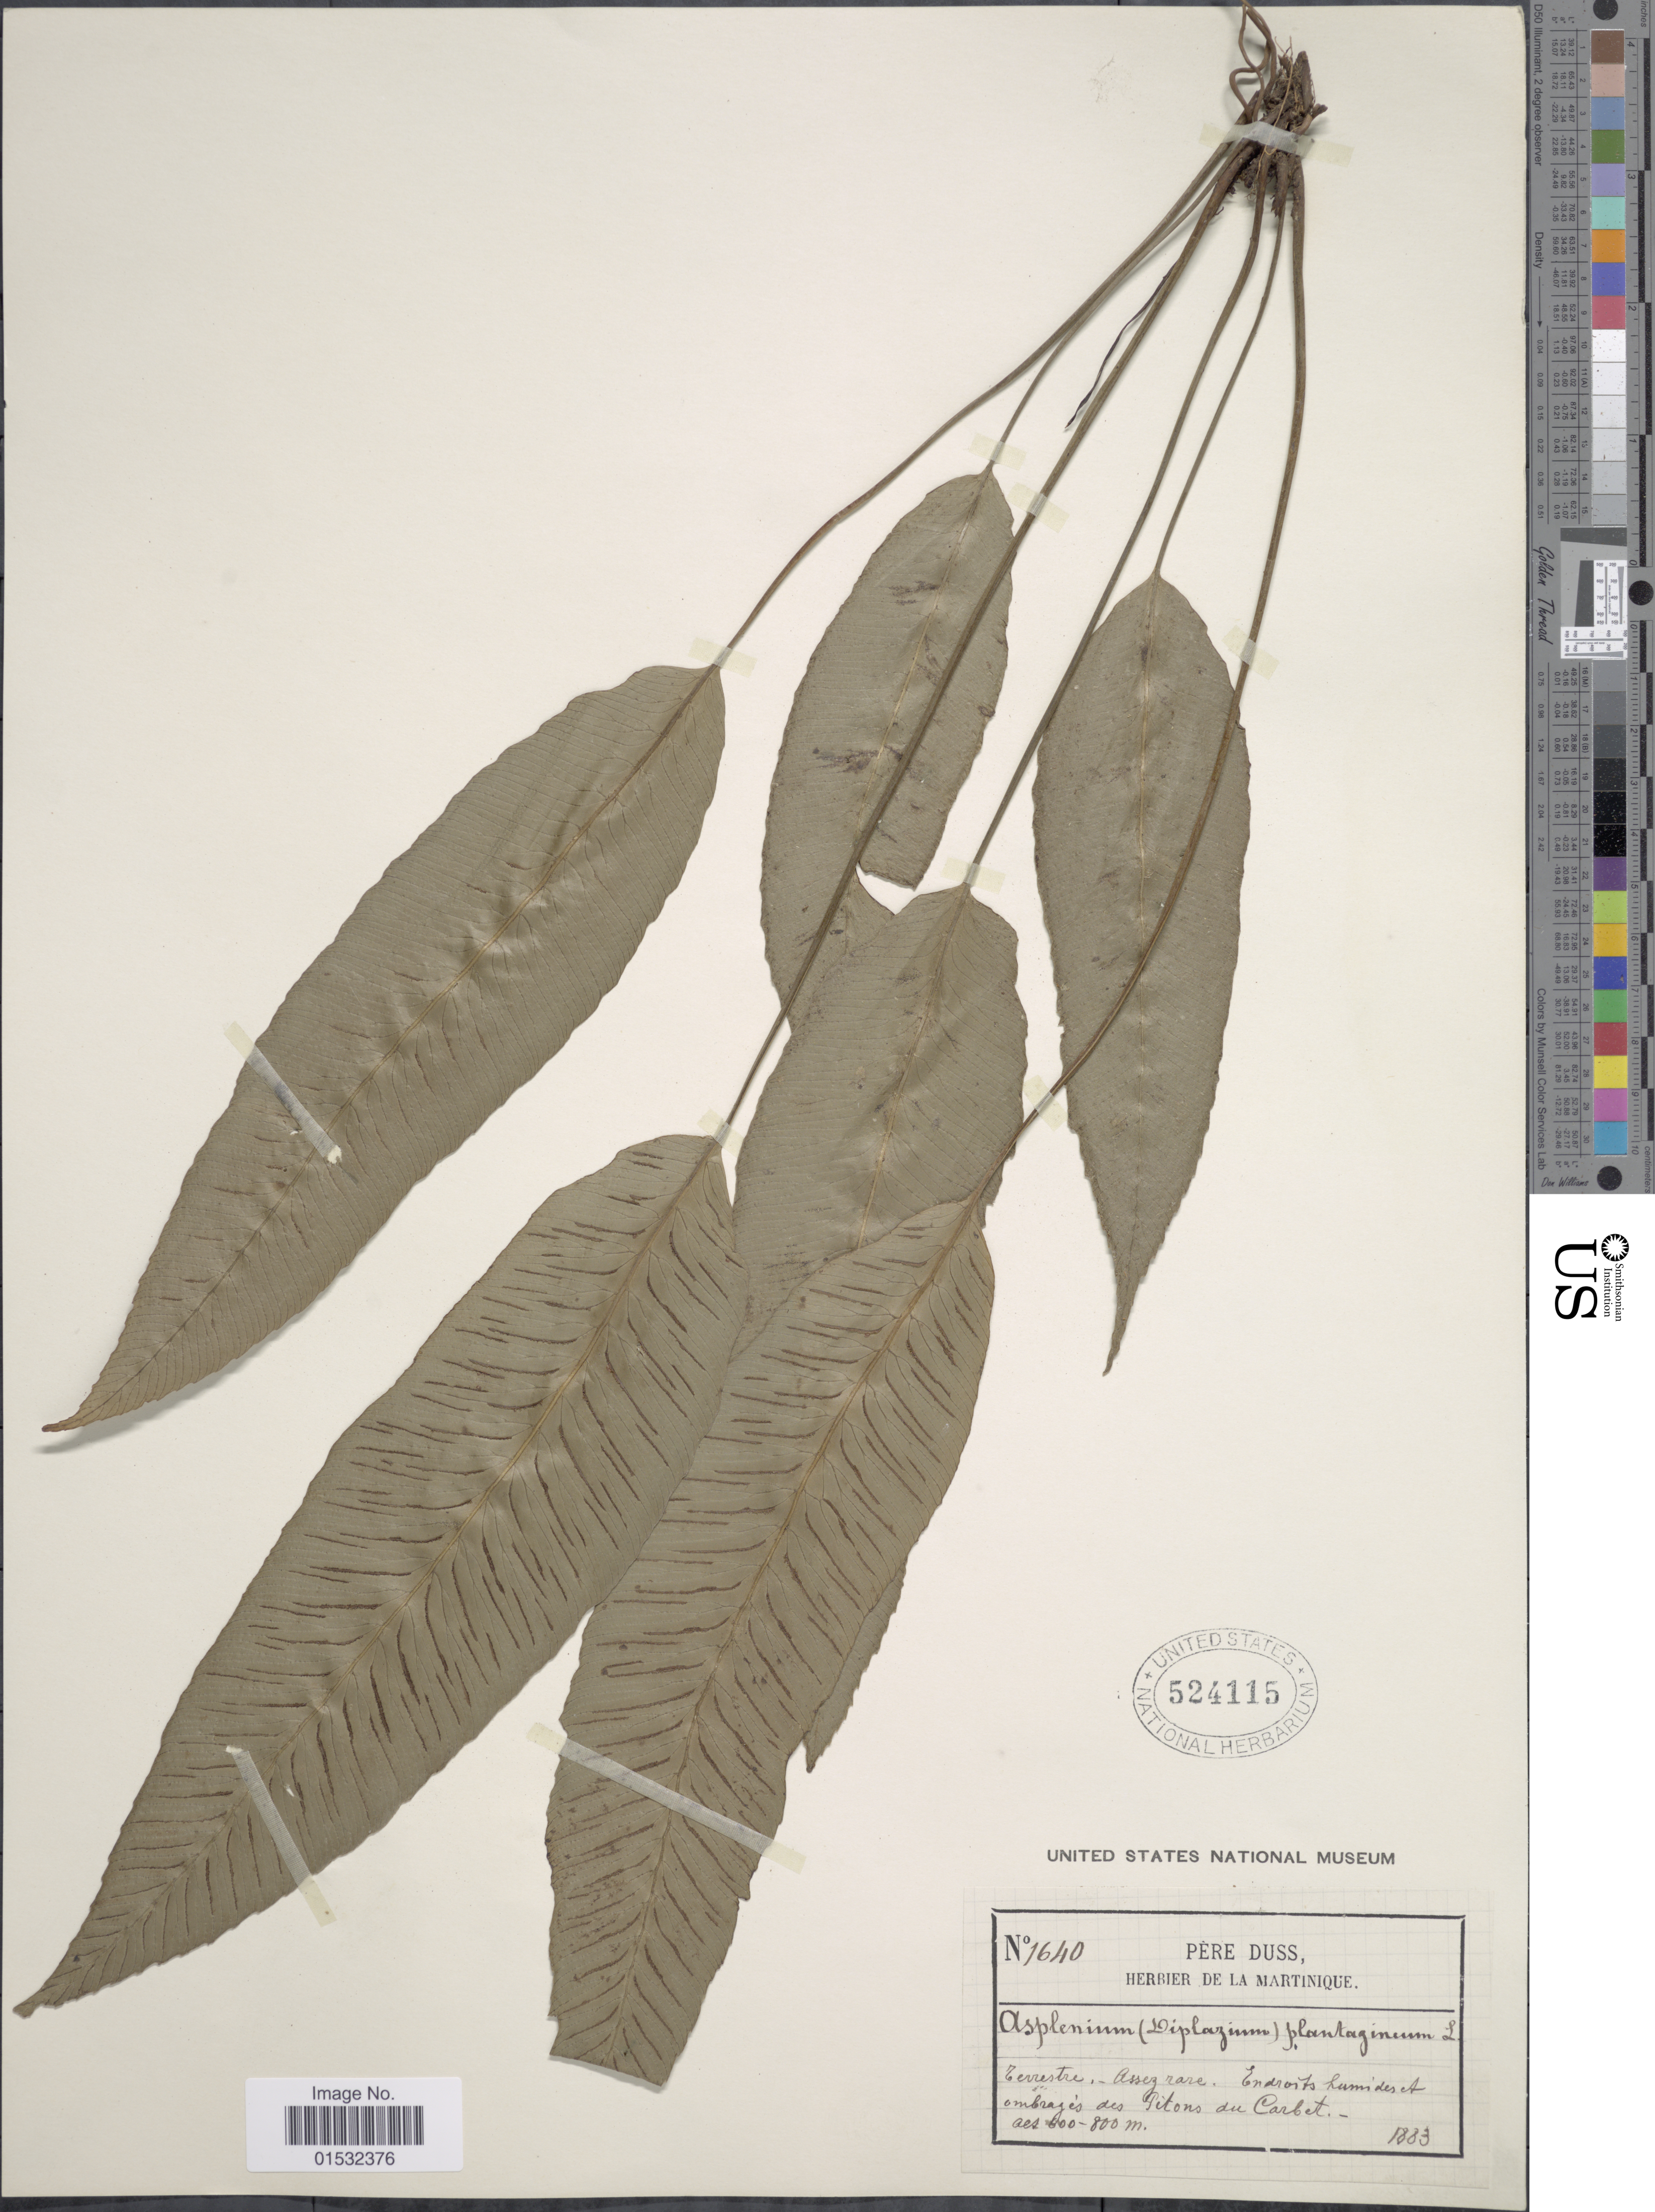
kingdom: Plantae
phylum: Tracheophyta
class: Polypodiopsida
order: Polypodiales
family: Athyriaceae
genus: Diplazium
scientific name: Diplazium plantaginifolium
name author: (L.) Urb.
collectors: Père Duss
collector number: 1640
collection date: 1883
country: Martinique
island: Martinique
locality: Terrestre, Assez rare. Endroits humides et ombrages des Pitons du Carbet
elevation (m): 600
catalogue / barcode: US 524115